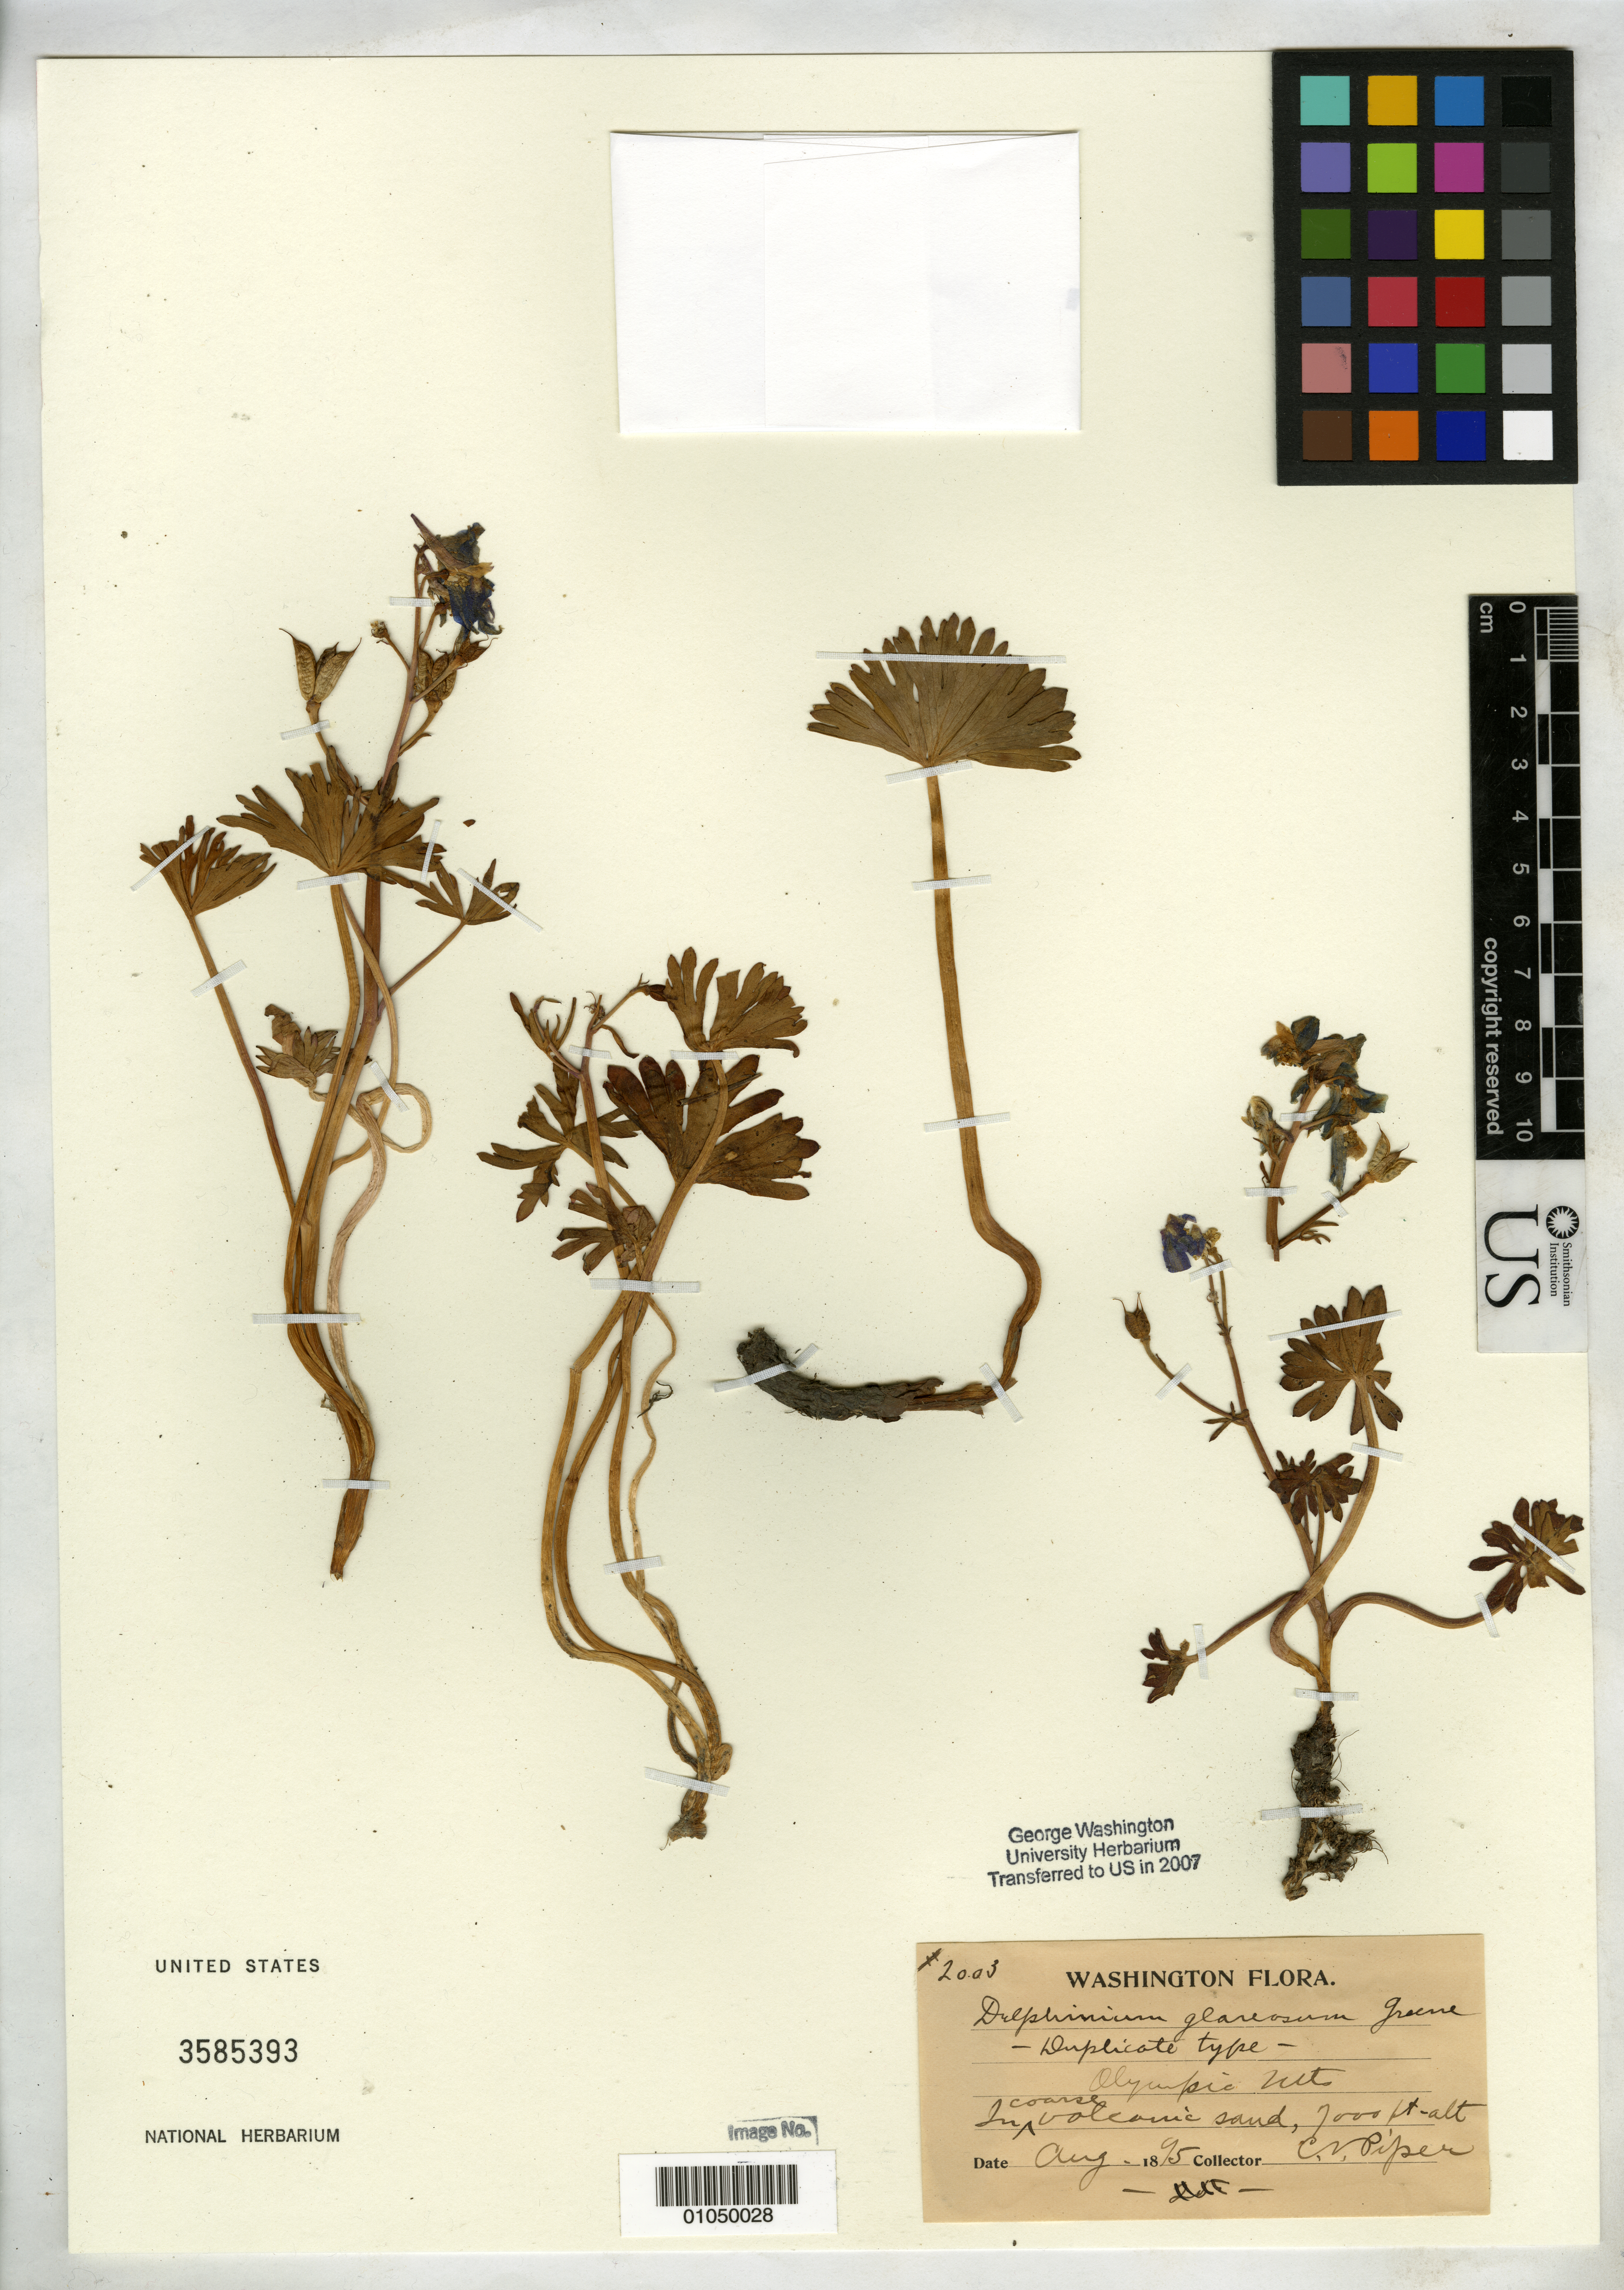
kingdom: Plantae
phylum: Tracheophyta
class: Magnoliopsida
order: Ranunculales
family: Ranunculaceae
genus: Delphinium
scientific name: Delphinium glareosum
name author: Greene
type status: Isotype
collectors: C. V. Piper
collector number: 2003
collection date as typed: Aug 1895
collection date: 1895-08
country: United States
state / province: Washington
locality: Olympic Mts.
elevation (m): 2134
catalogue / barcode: US 3585393